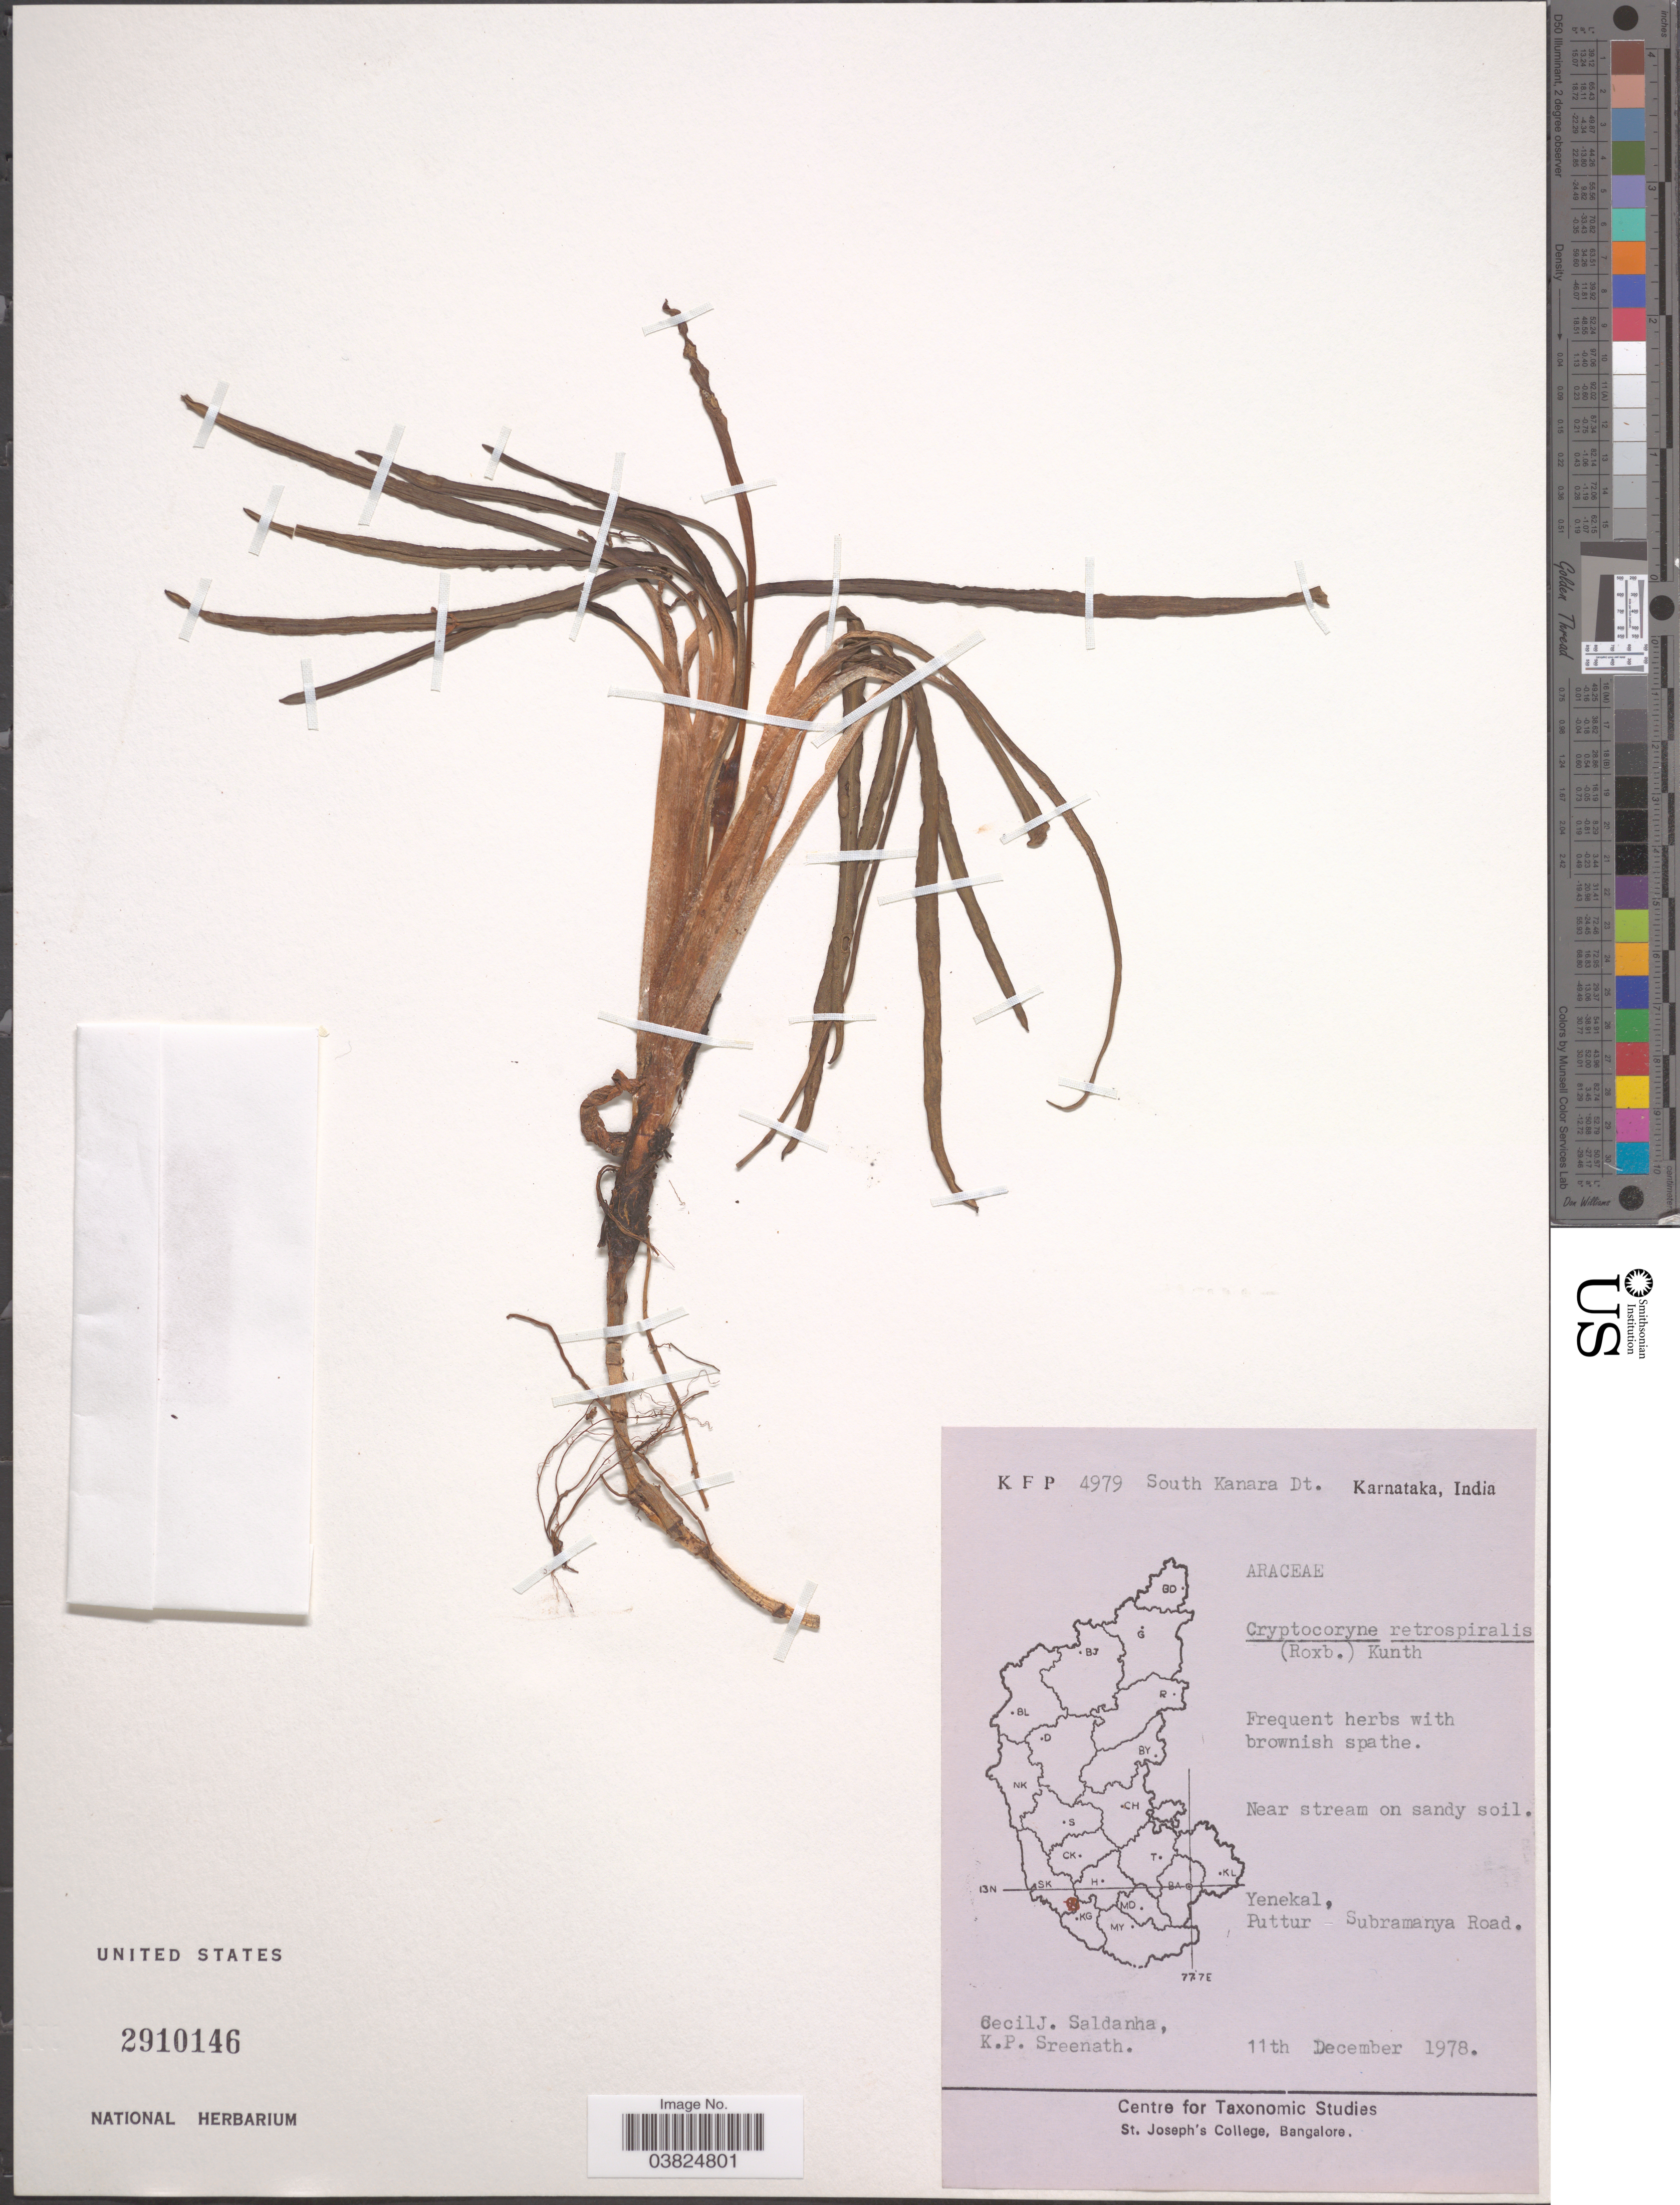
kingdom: Plantae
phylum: Tracheophyta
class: Liliopsida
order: Alismatales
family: Araceae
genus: Cryptocoryne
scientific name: Cryptocoryne retrospiralis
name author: (Roxb.) Kunth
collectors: C. J. Saldanha & K. Sreenath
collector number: KFP4979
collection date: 1978-12-11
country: India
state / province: Karnataka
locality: South Kanara Dt. Yenekal, Puttur Subramanya Road.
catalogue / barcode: US 2910146